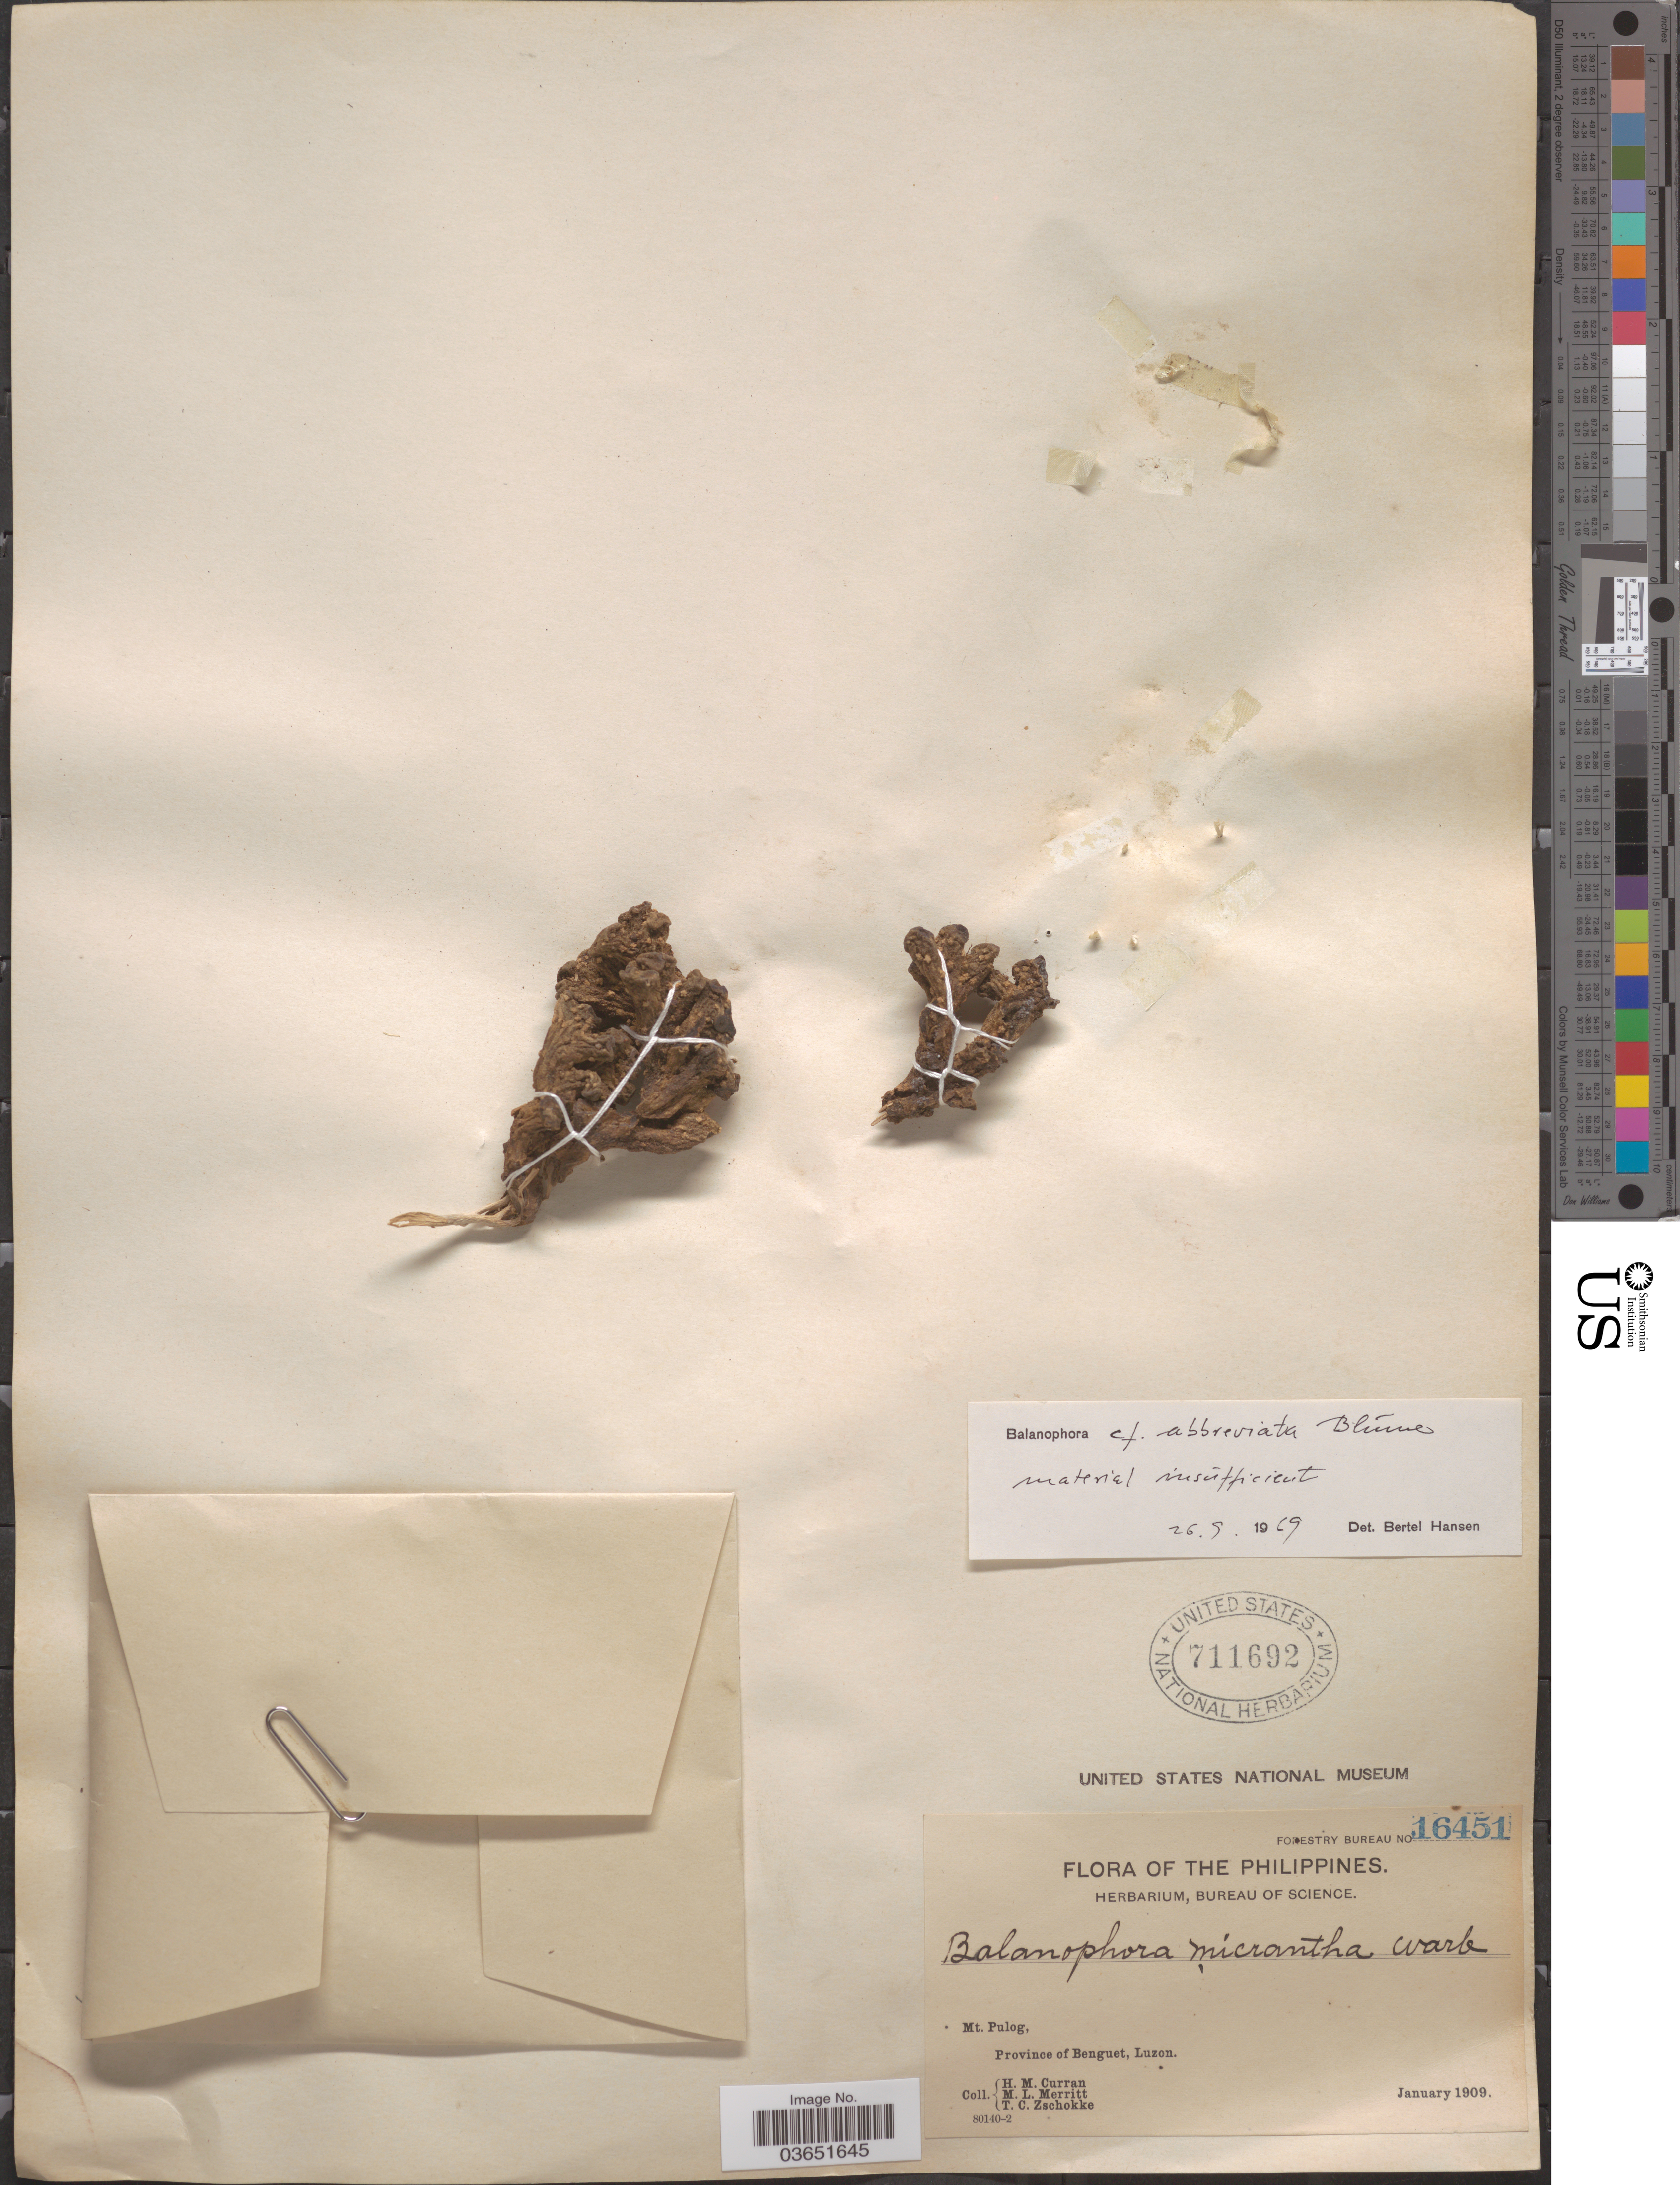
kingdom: Plantae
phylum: Tracheophyta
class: Magnoliopsida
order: Santalales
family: Balanophoraceae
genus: Balanophora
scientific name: Balanophora abbreviata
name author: Blume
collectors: H. M. Curran, M. L. Merritt & T. C. Zschokke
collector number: Forestry Bureau 16451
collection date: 1909-01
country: Philippines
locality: Mt. Pulog, Province of Benguet, Luzon.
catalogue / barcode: US 711692